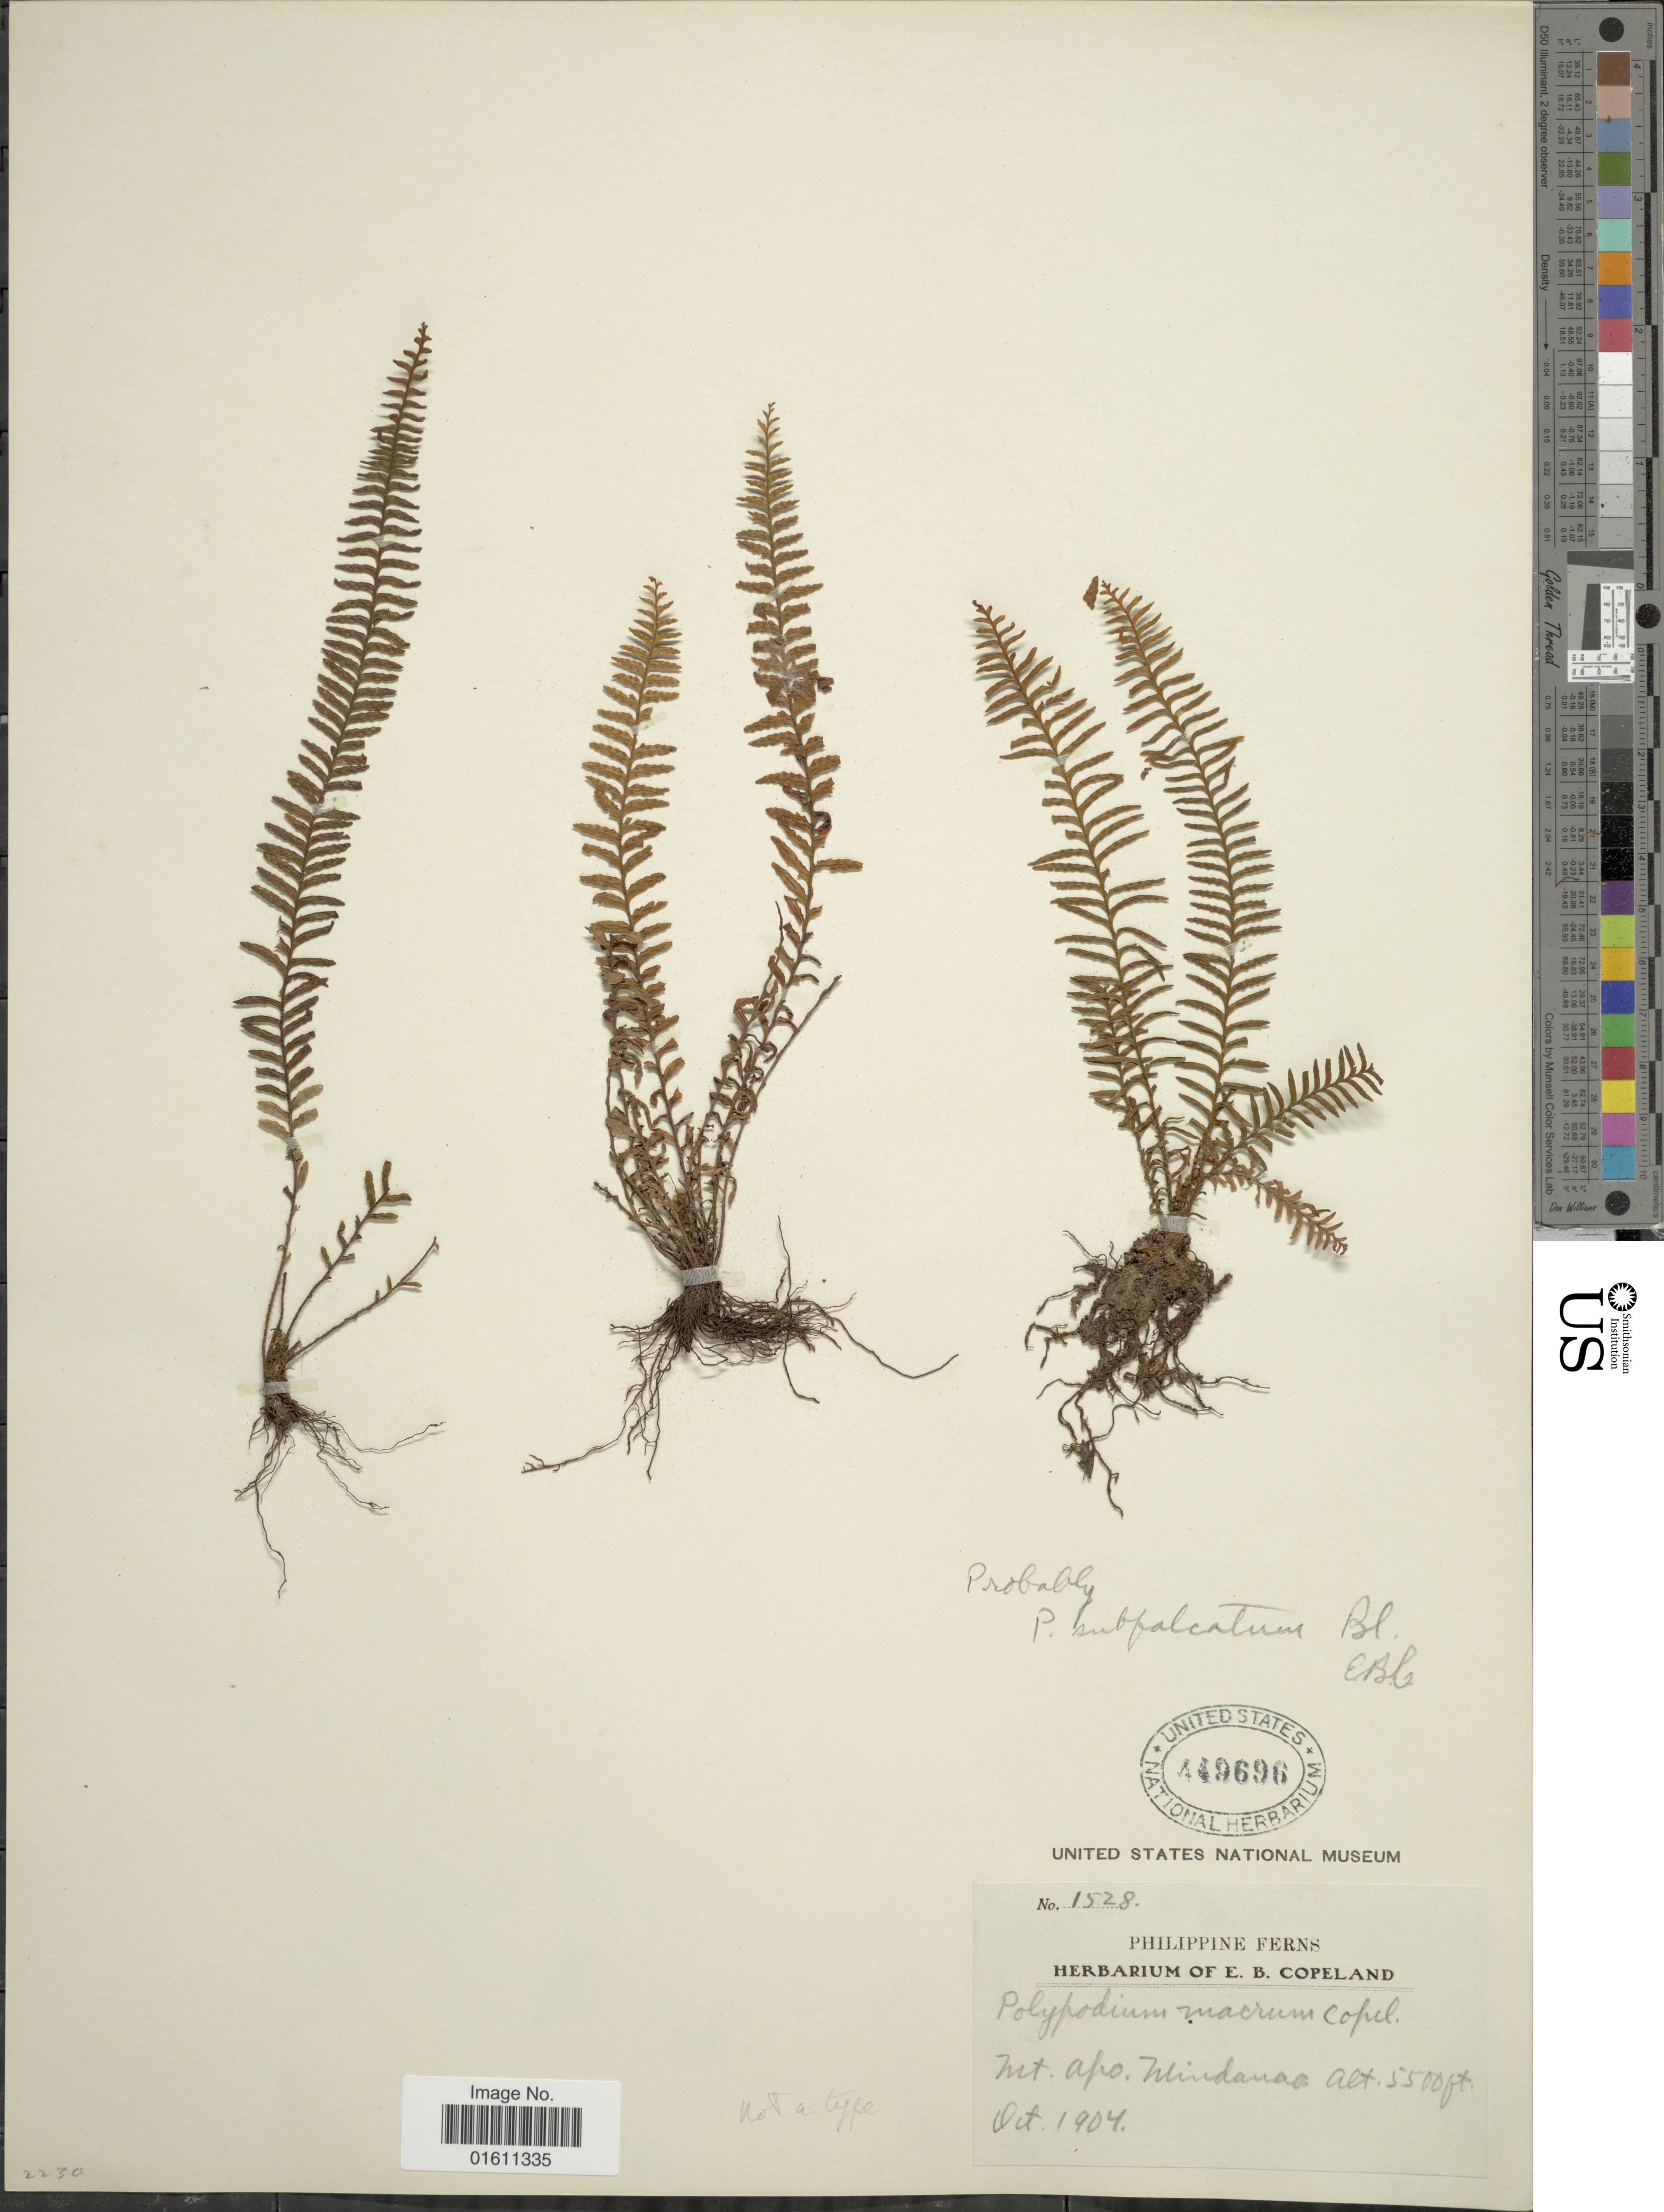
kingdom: Plantae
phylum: Tracheophyta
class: Polypodiopsida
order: Polypodiales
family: Polypodiaceae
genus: Tomophyllum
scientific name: Tomophyllum macrum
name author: (Copel.) Parris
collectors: E. B. Copeland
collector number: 1528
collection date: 1904-10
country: Philippines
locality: Philippines, Mt. Apo, Mindanao.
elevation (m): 1676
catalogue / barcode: US 449696